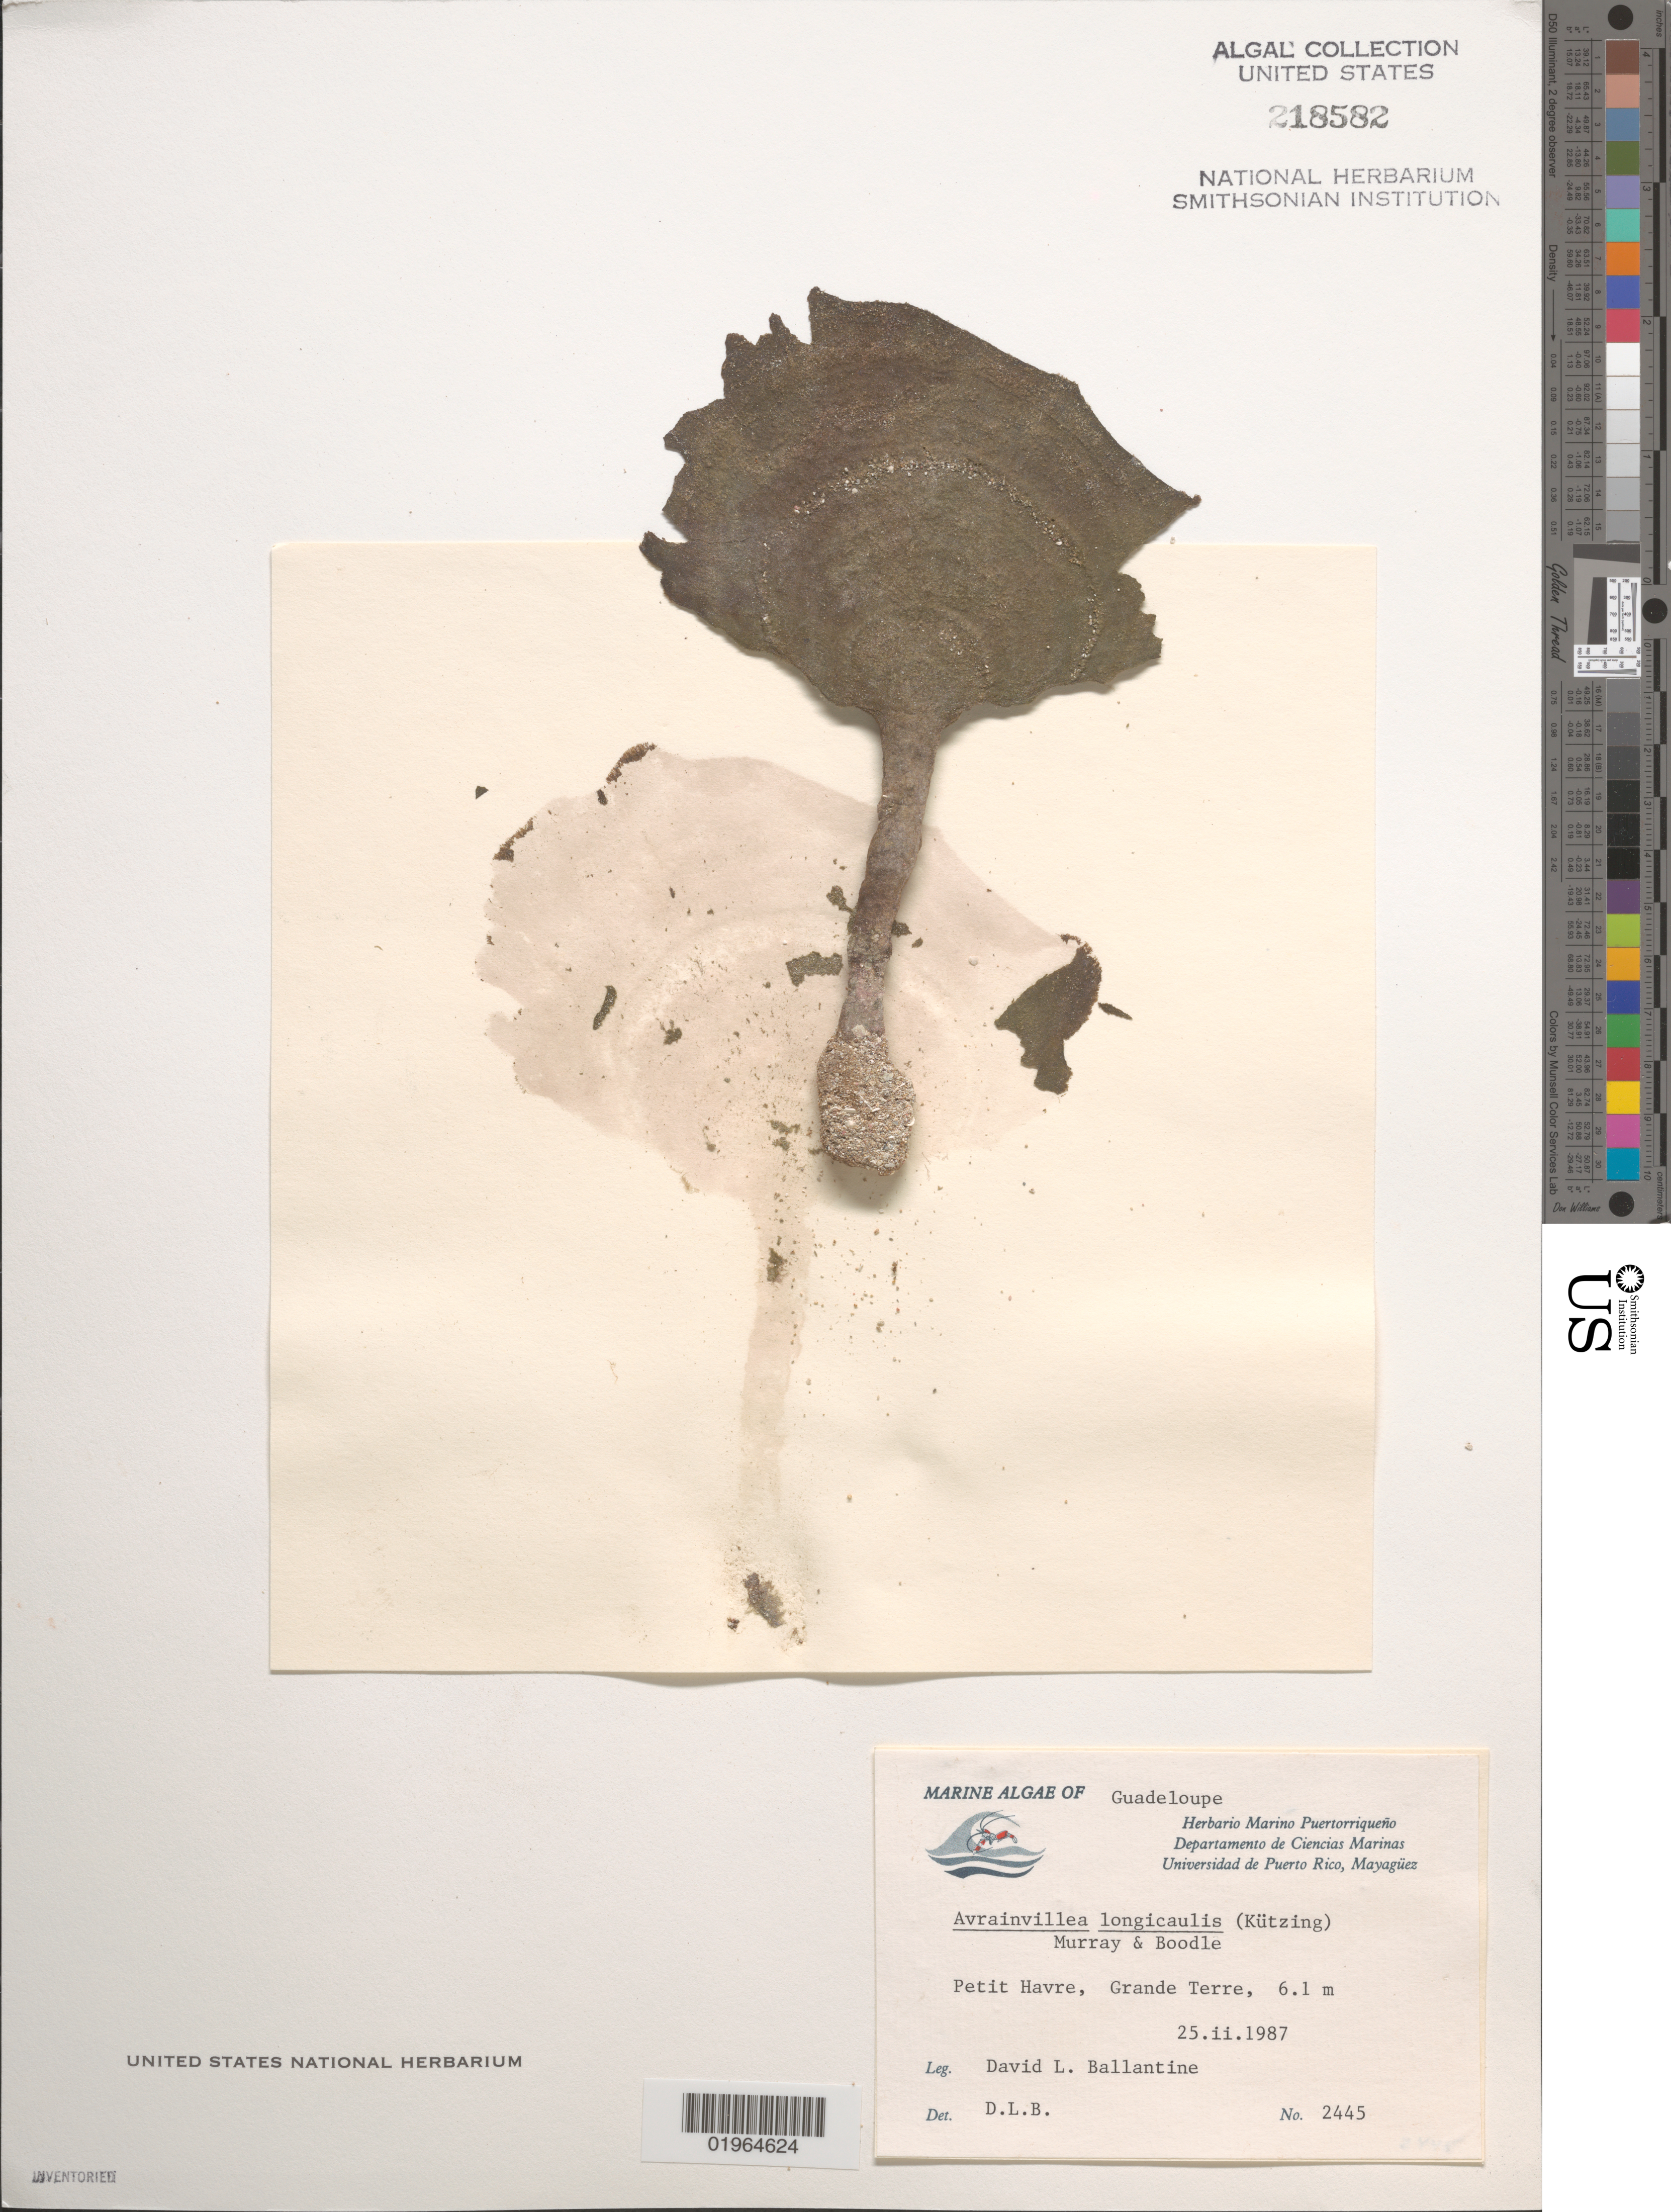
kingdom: Plantae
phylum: Chlorophyta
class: Ulvophyceae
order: Bryopsidales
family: Dichotomosiphonaceae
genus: Avrainvillea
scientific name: Avrainvillea longicaulis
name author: (Kütz.) G. Murray & Boodle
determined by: Ballantine, D. L.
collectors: D.L. Ballantine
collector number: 2445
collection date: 1987-02-25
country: Guadeloupe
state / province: Grande Terre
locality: Petit Havre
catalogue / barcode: US 218582